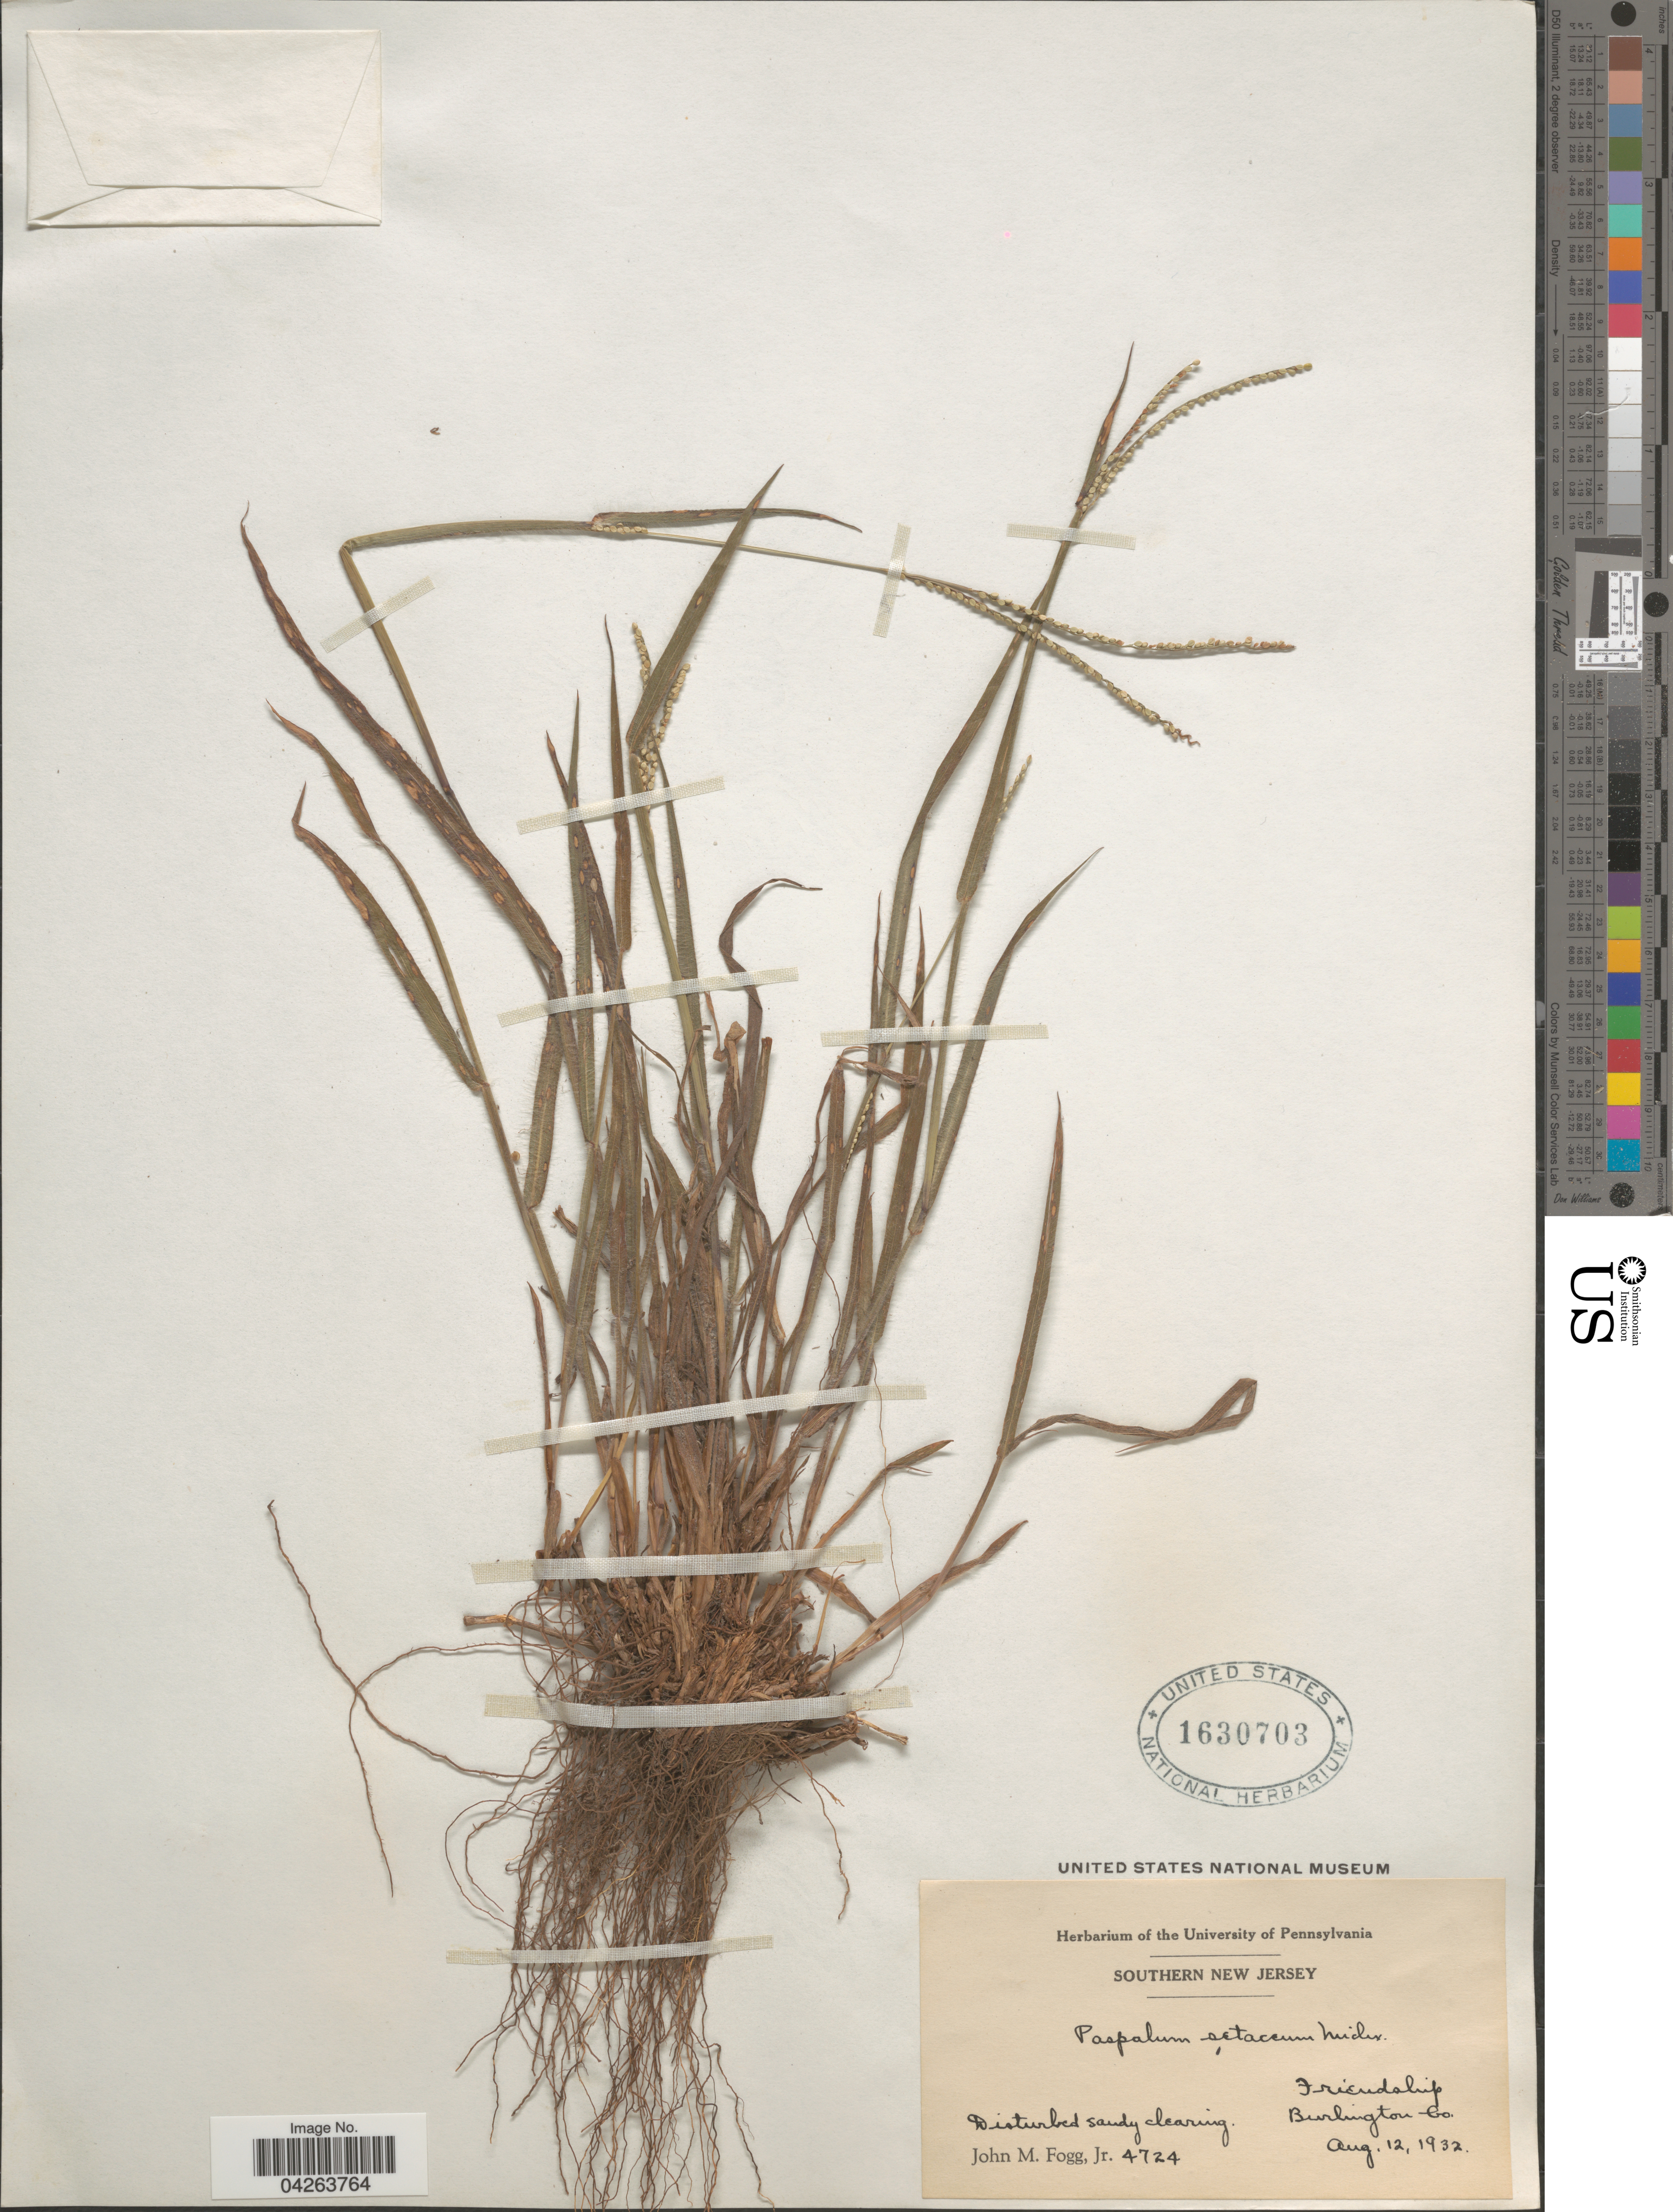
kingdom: Plantae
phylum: Tracheophyta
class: Liliopsida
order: Poales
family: Poaceae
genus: Paspalum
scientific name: Paspalum setaceum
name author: Michx.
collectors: J. Fogg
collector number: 4724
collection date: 1932-08-12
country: United States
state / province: New Jersey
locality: Southern New Jersey. Friendship. Burlington Co.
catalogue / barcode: US 1630703